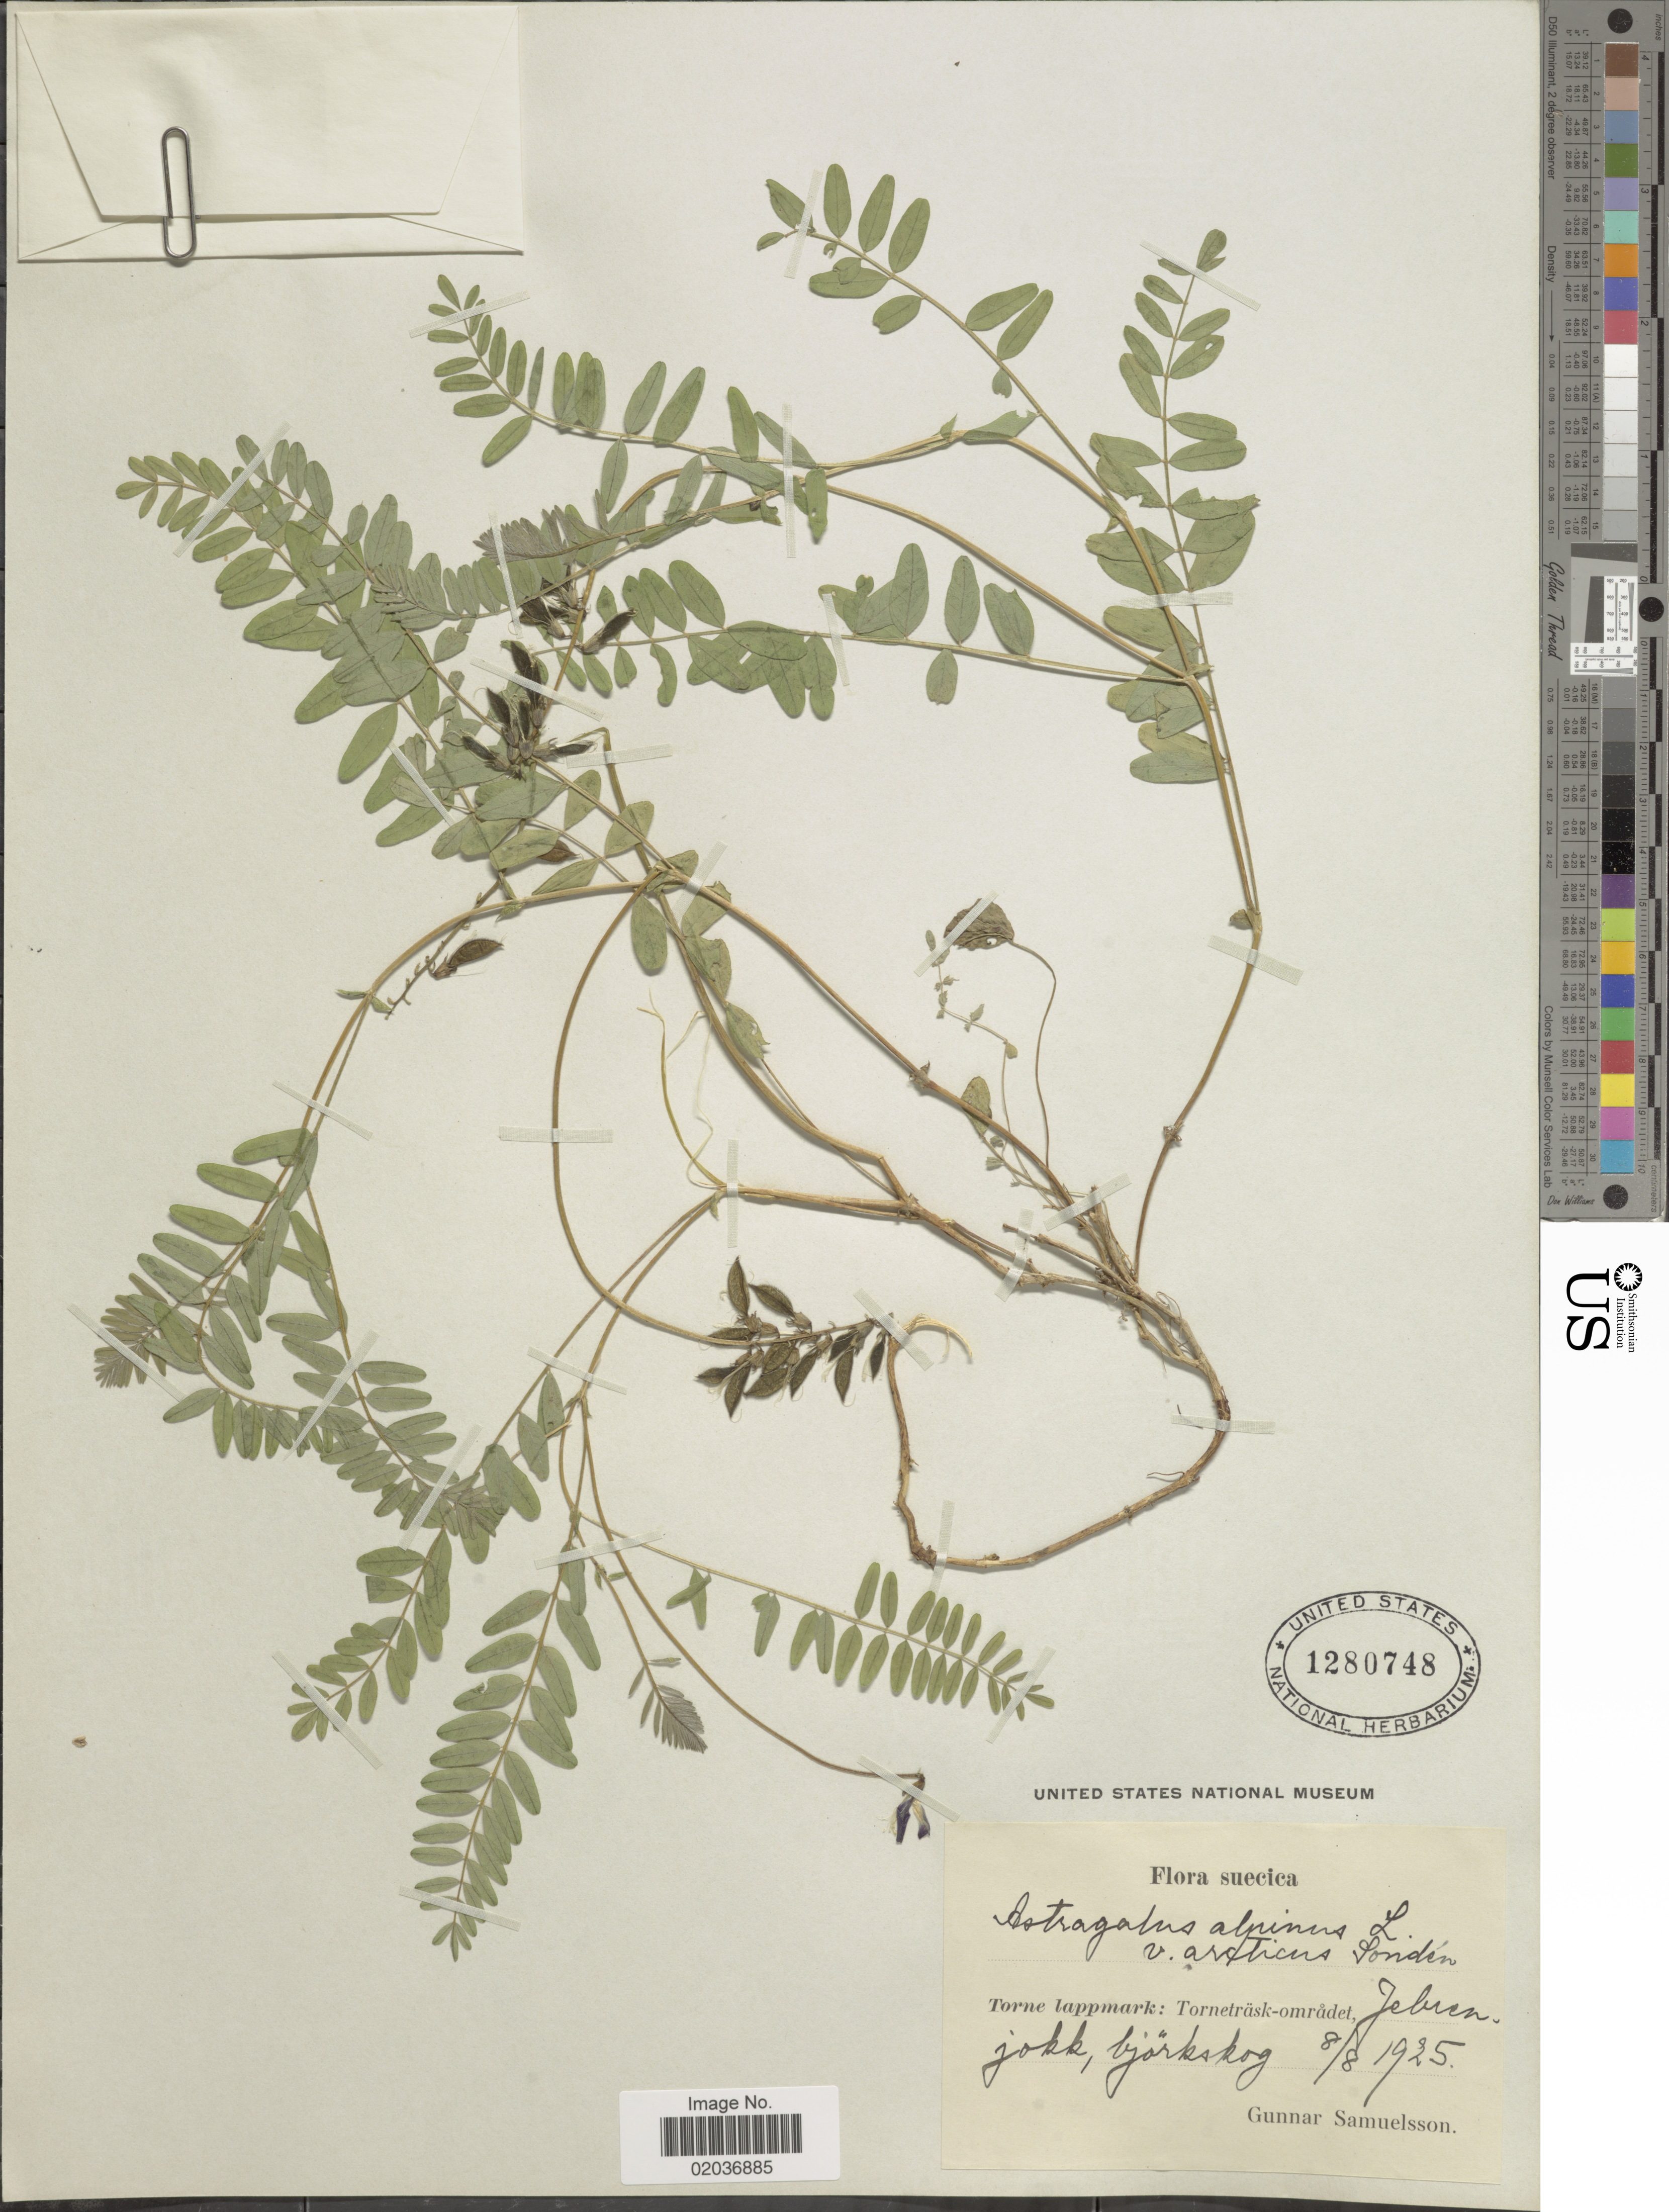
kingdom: Plantae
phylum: Tracheophyta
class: Magnoliopsida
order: Fabales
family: Fabaceae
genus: Astragalus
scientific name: Astragalus alpinus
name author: L.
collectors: G. Samuelsson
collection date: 1925-08-08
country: Sweden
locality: Suecica. Torne lappmark: Torneträsk-området. Jeburujokk [interpreted]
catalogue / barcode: US 1280748